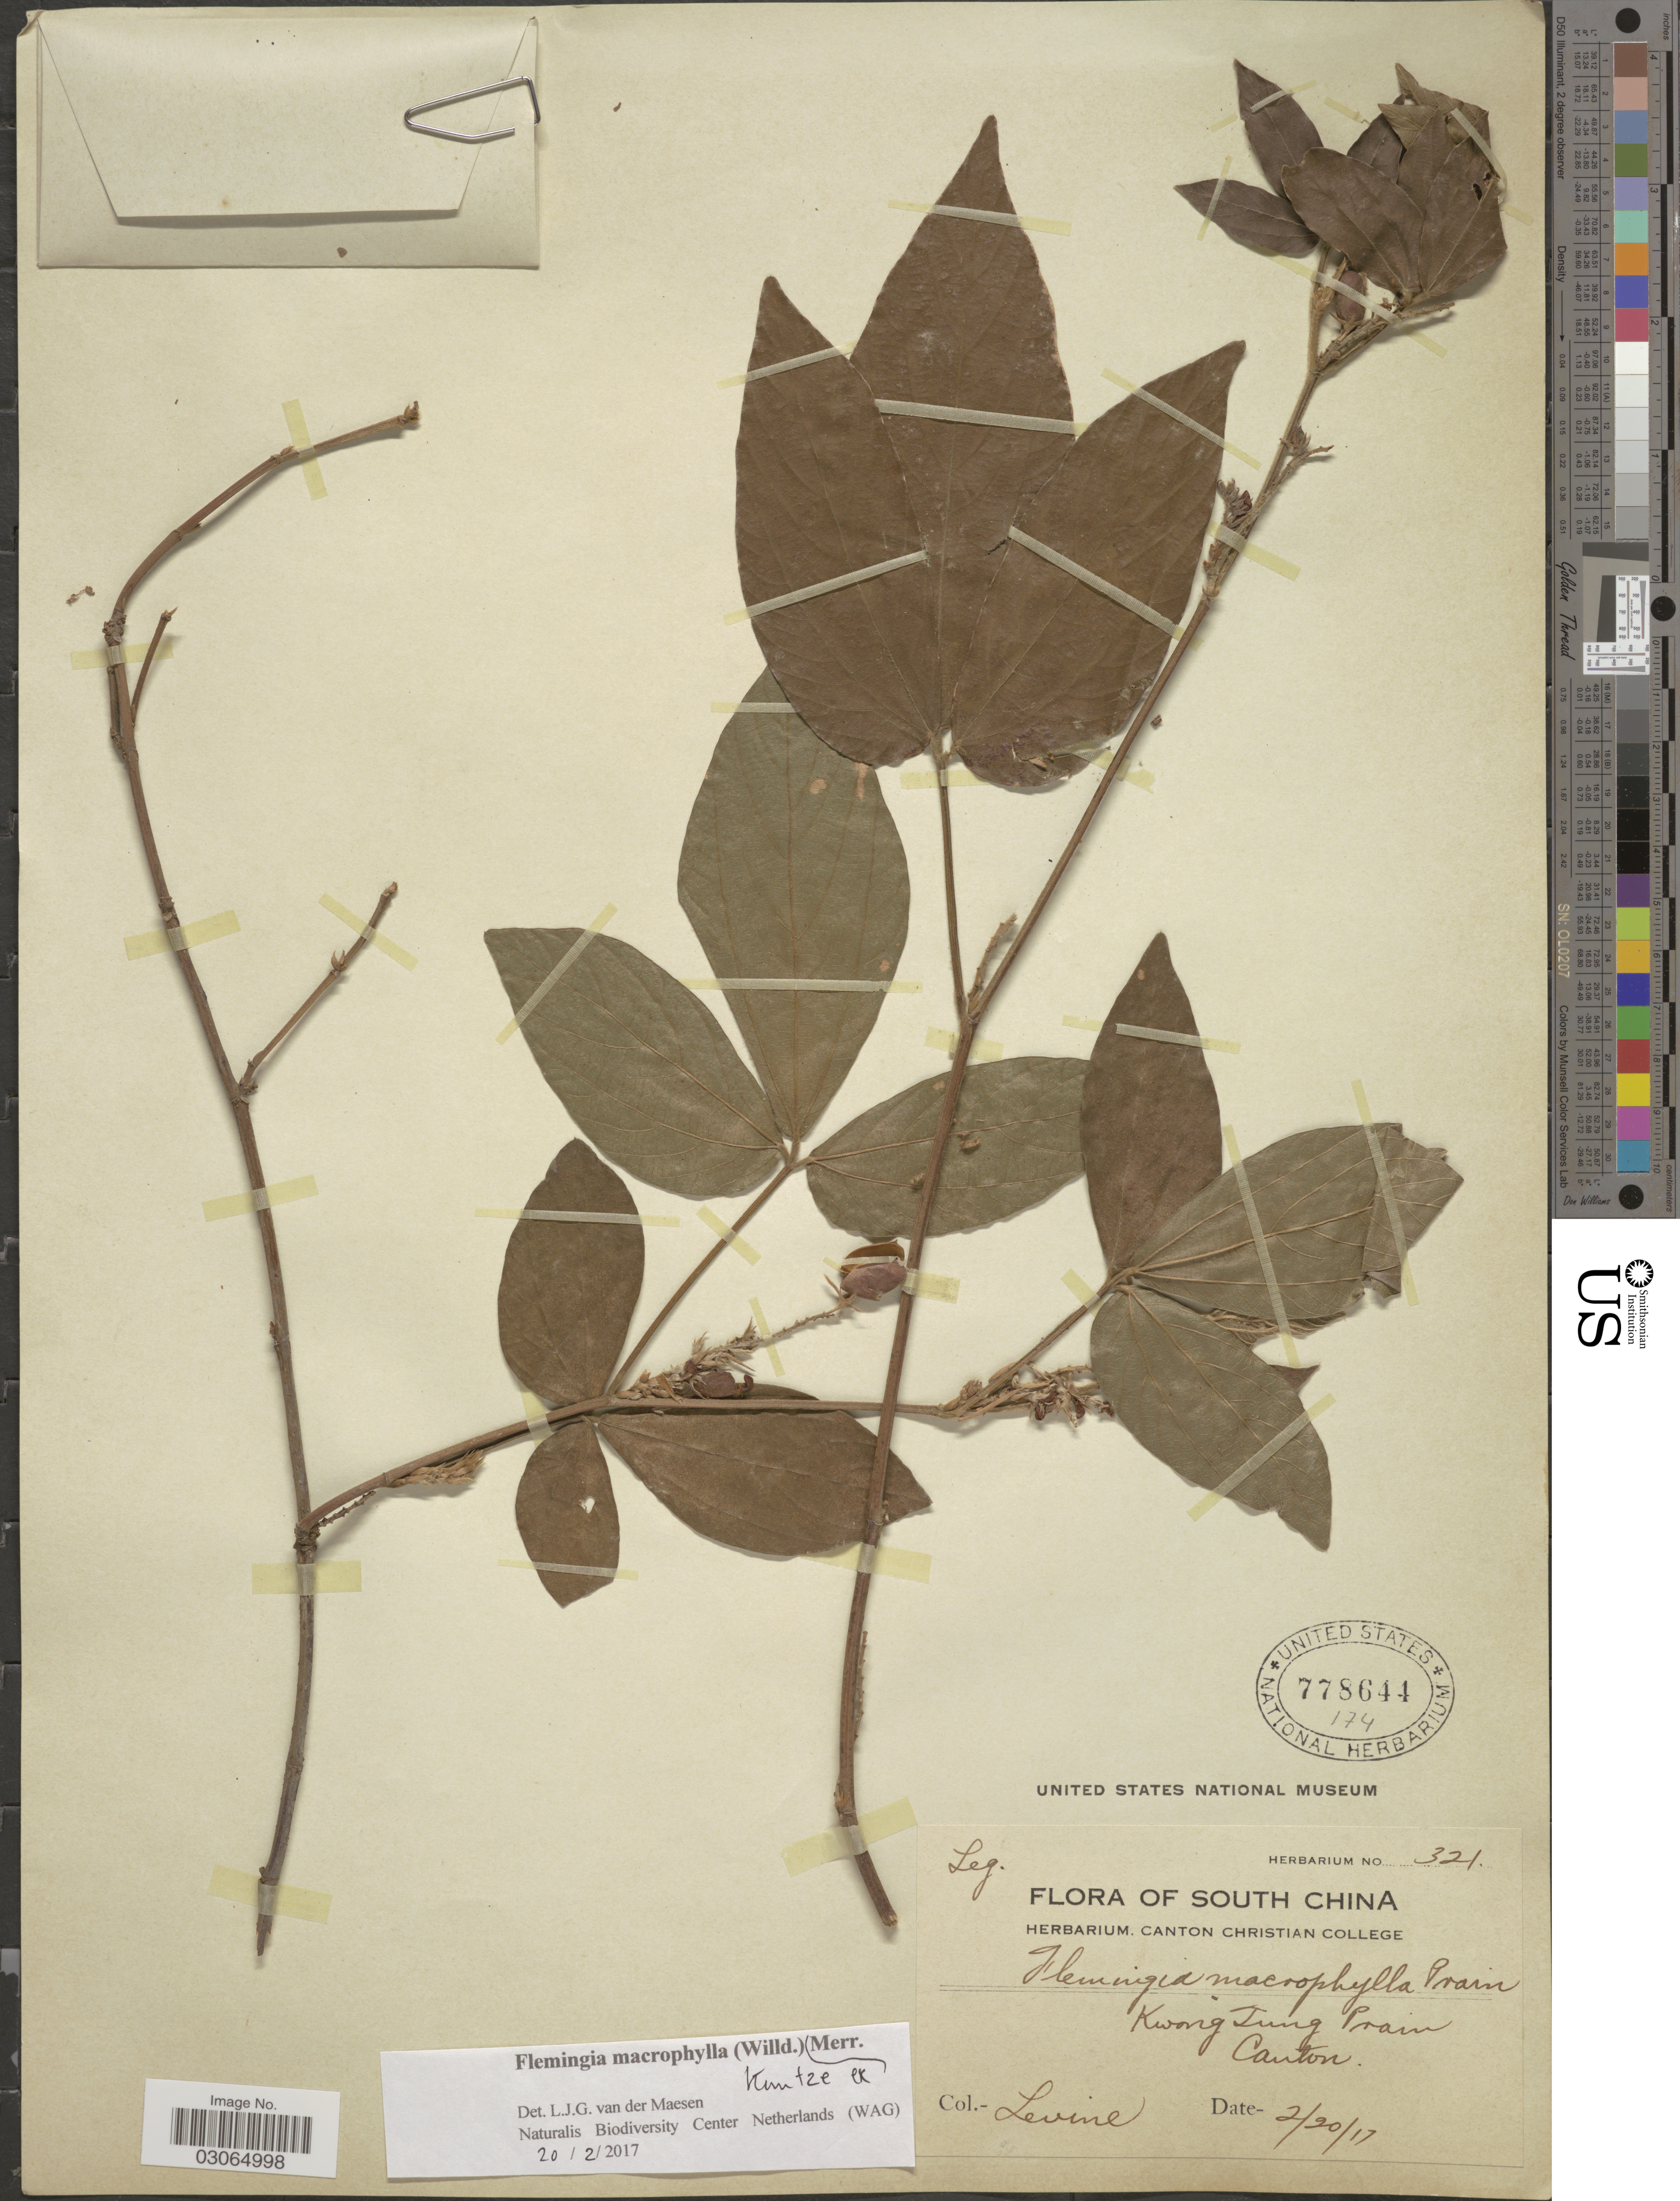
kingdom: Plantae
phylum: Tracheophyta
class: Magnoliopsida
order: Fabales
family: Fabaceae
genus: Flemingia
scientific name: Flemingia macrophylla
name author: (Willd.) Kuntze ex Merr.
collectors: -. Levine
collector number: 321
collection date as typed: Transcribed d/m/y: 20/2/17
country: China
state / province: Guangdong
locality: Kwong Tung Prain Canton. South China.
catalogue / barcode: US 778644